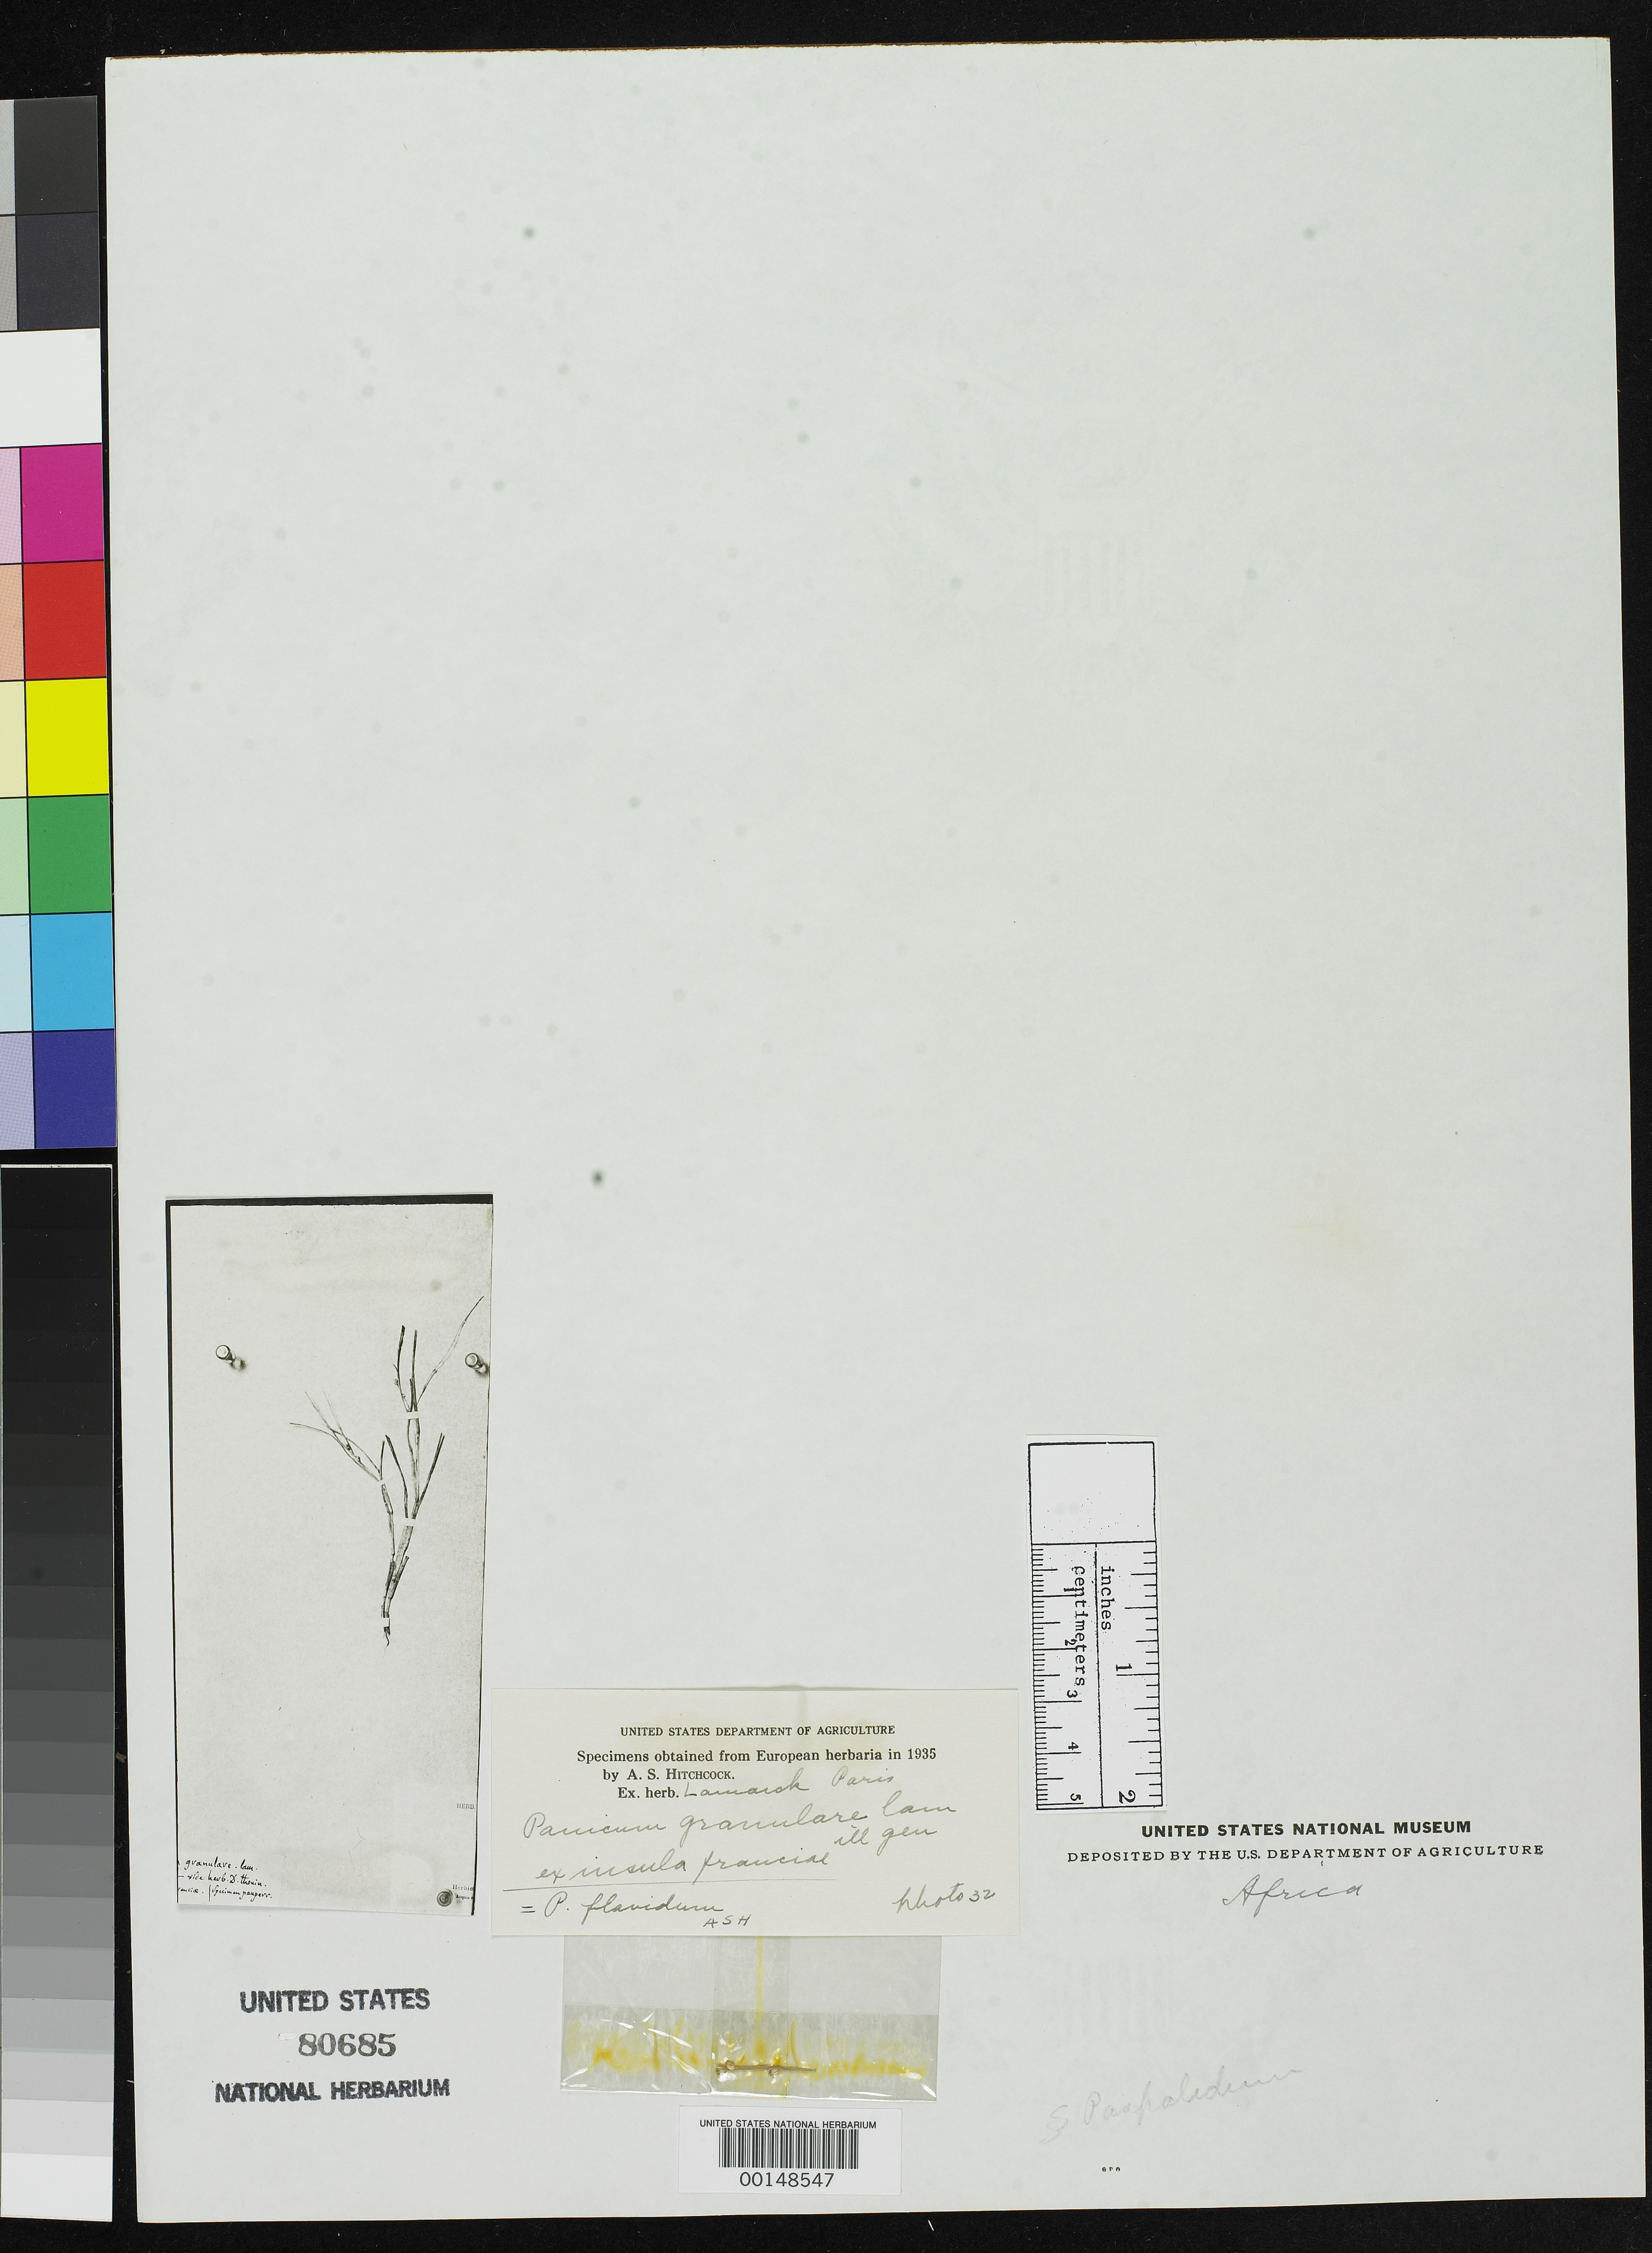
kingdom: Plantae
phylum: Tracheophyta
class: Liliopsida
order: Poales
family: Poaceae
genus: Panicum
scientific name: Panicum granulare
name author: Lam.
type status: Type Fragment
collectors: P. Commerson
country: Seychelles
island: Aldabra Atoll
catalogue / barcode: US 80685